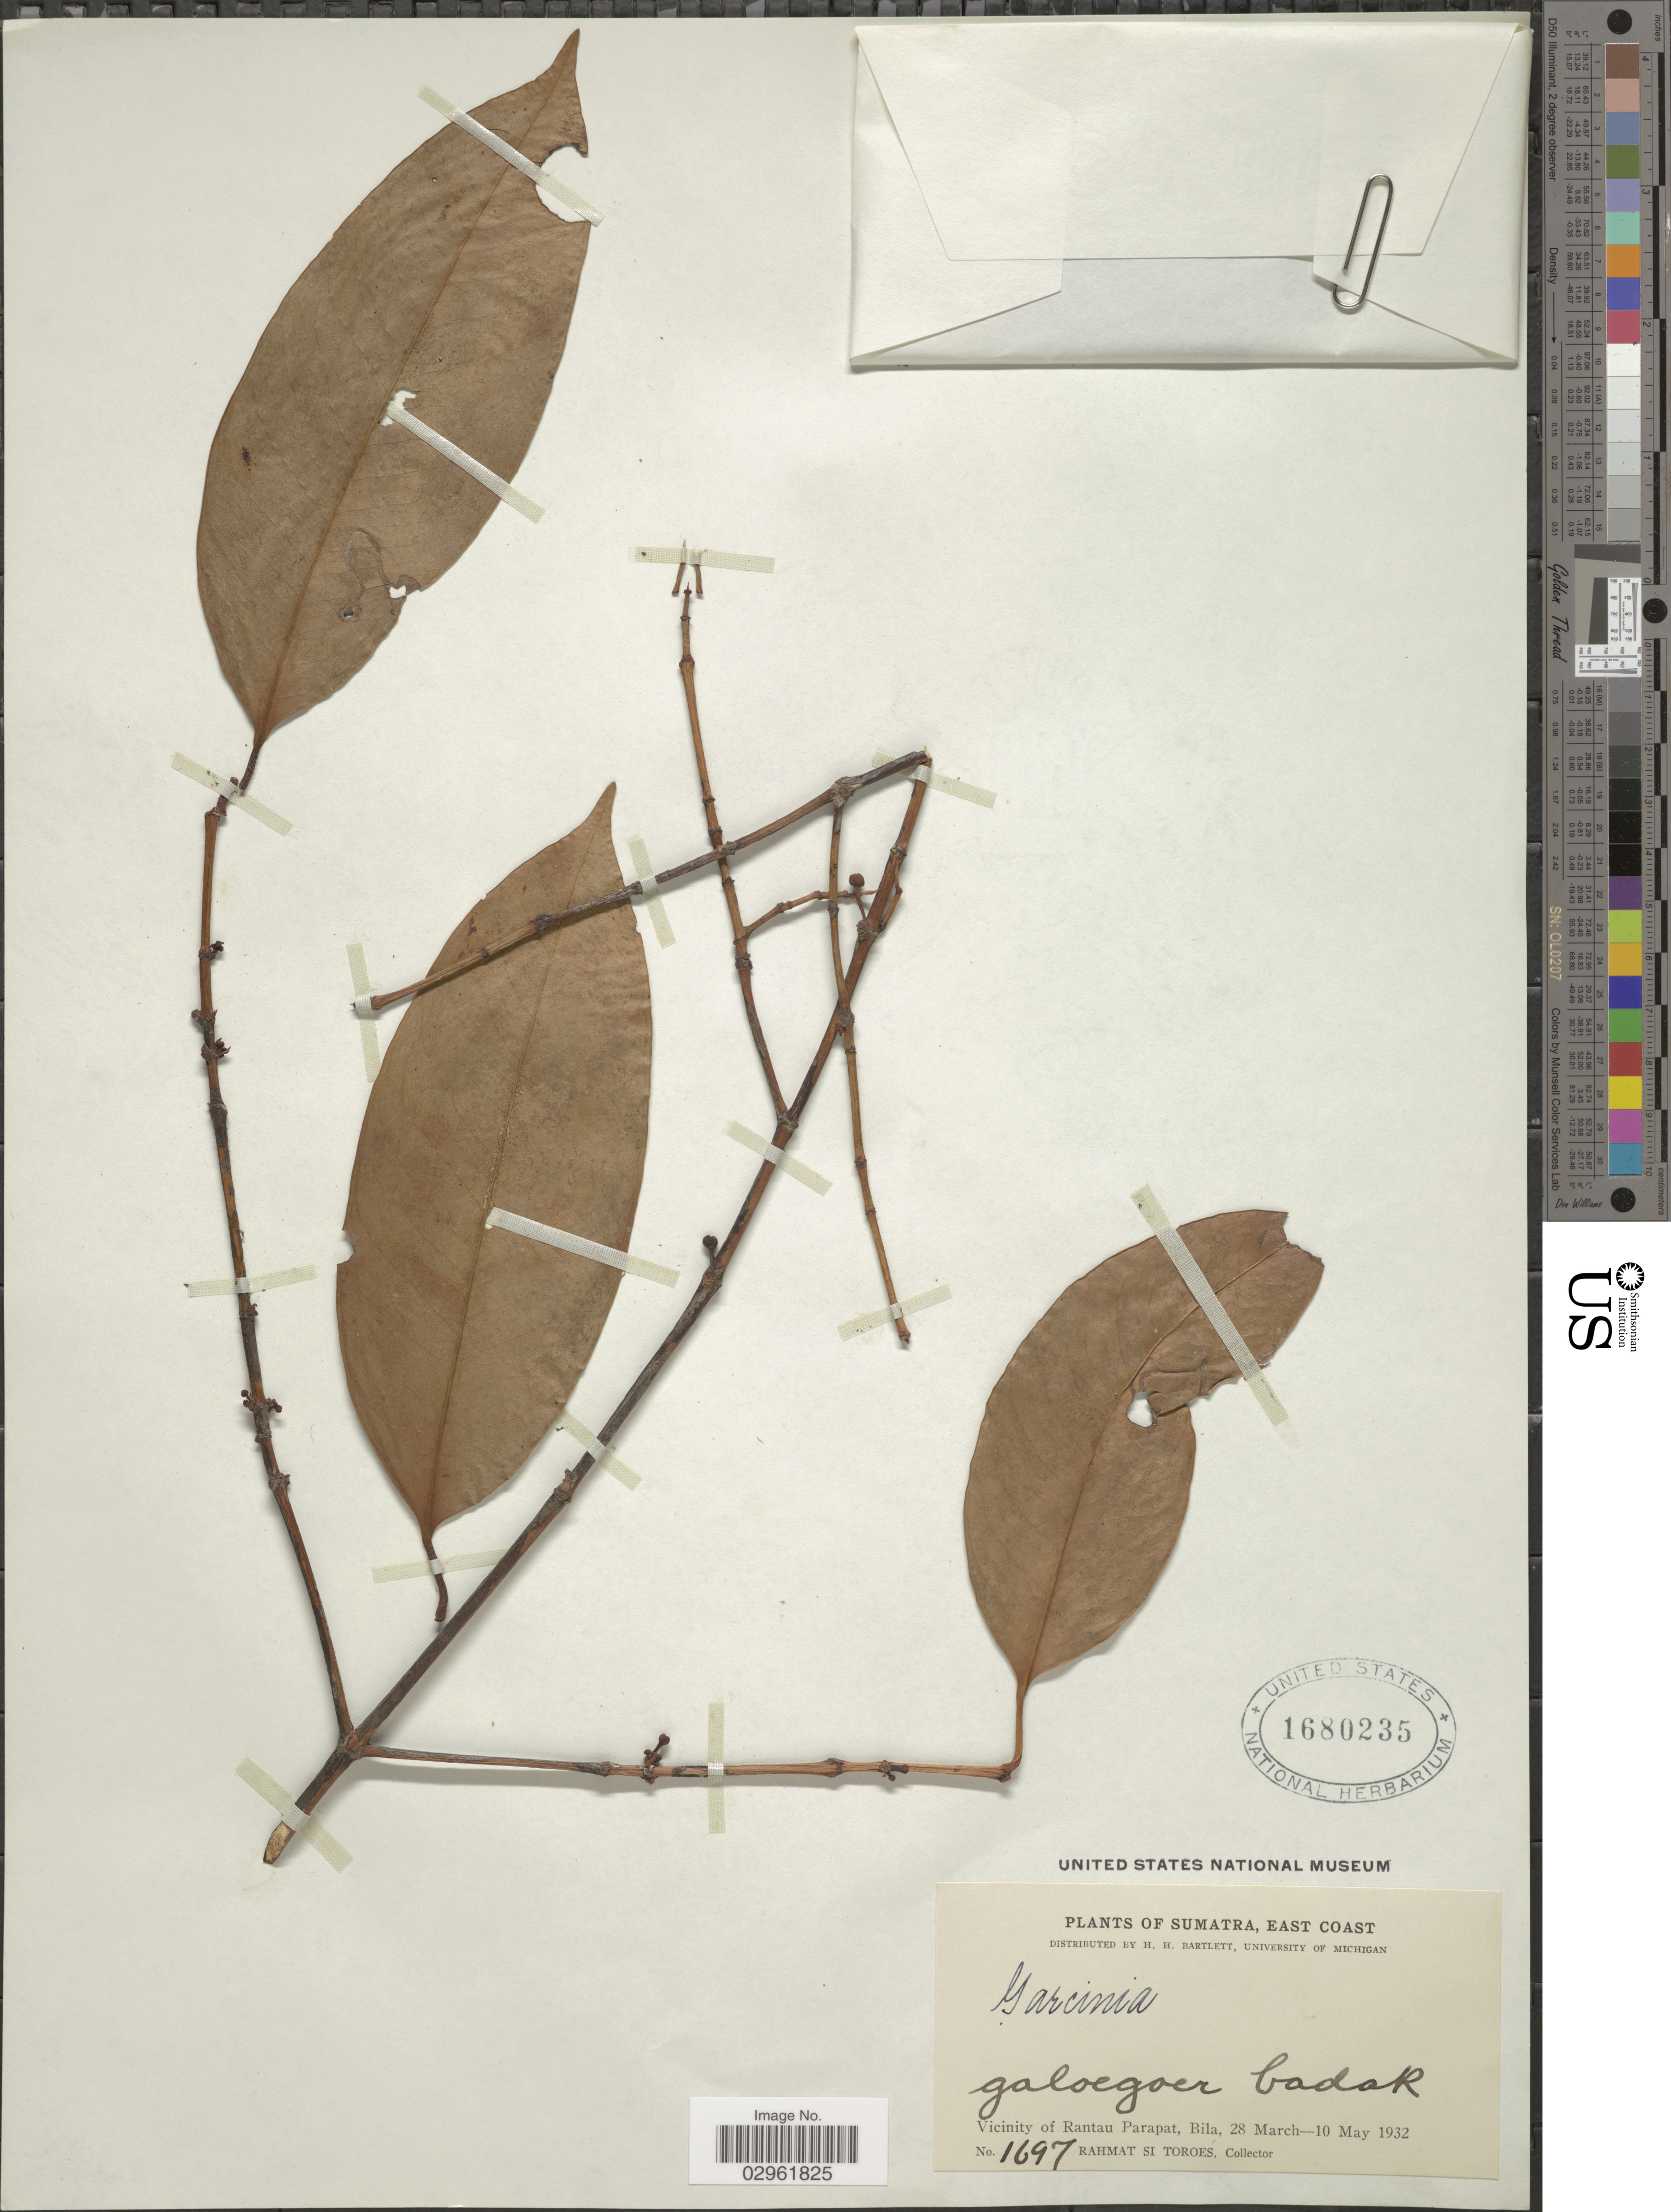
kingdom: Plantae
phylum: Tracheophyta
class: Magnoliopsida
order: Malpighiales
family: Clusiaceae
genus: Garcinia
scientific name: Garcinia sp.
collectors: Rahmat Si Boeea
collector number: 1697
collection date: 1932-03-28/1932-05-10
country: Indonesia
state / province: Sumatra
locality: East Coast, Galoegoer badak, Vicinity of Rantau Parapat, Bila.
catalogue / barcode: US 1680235